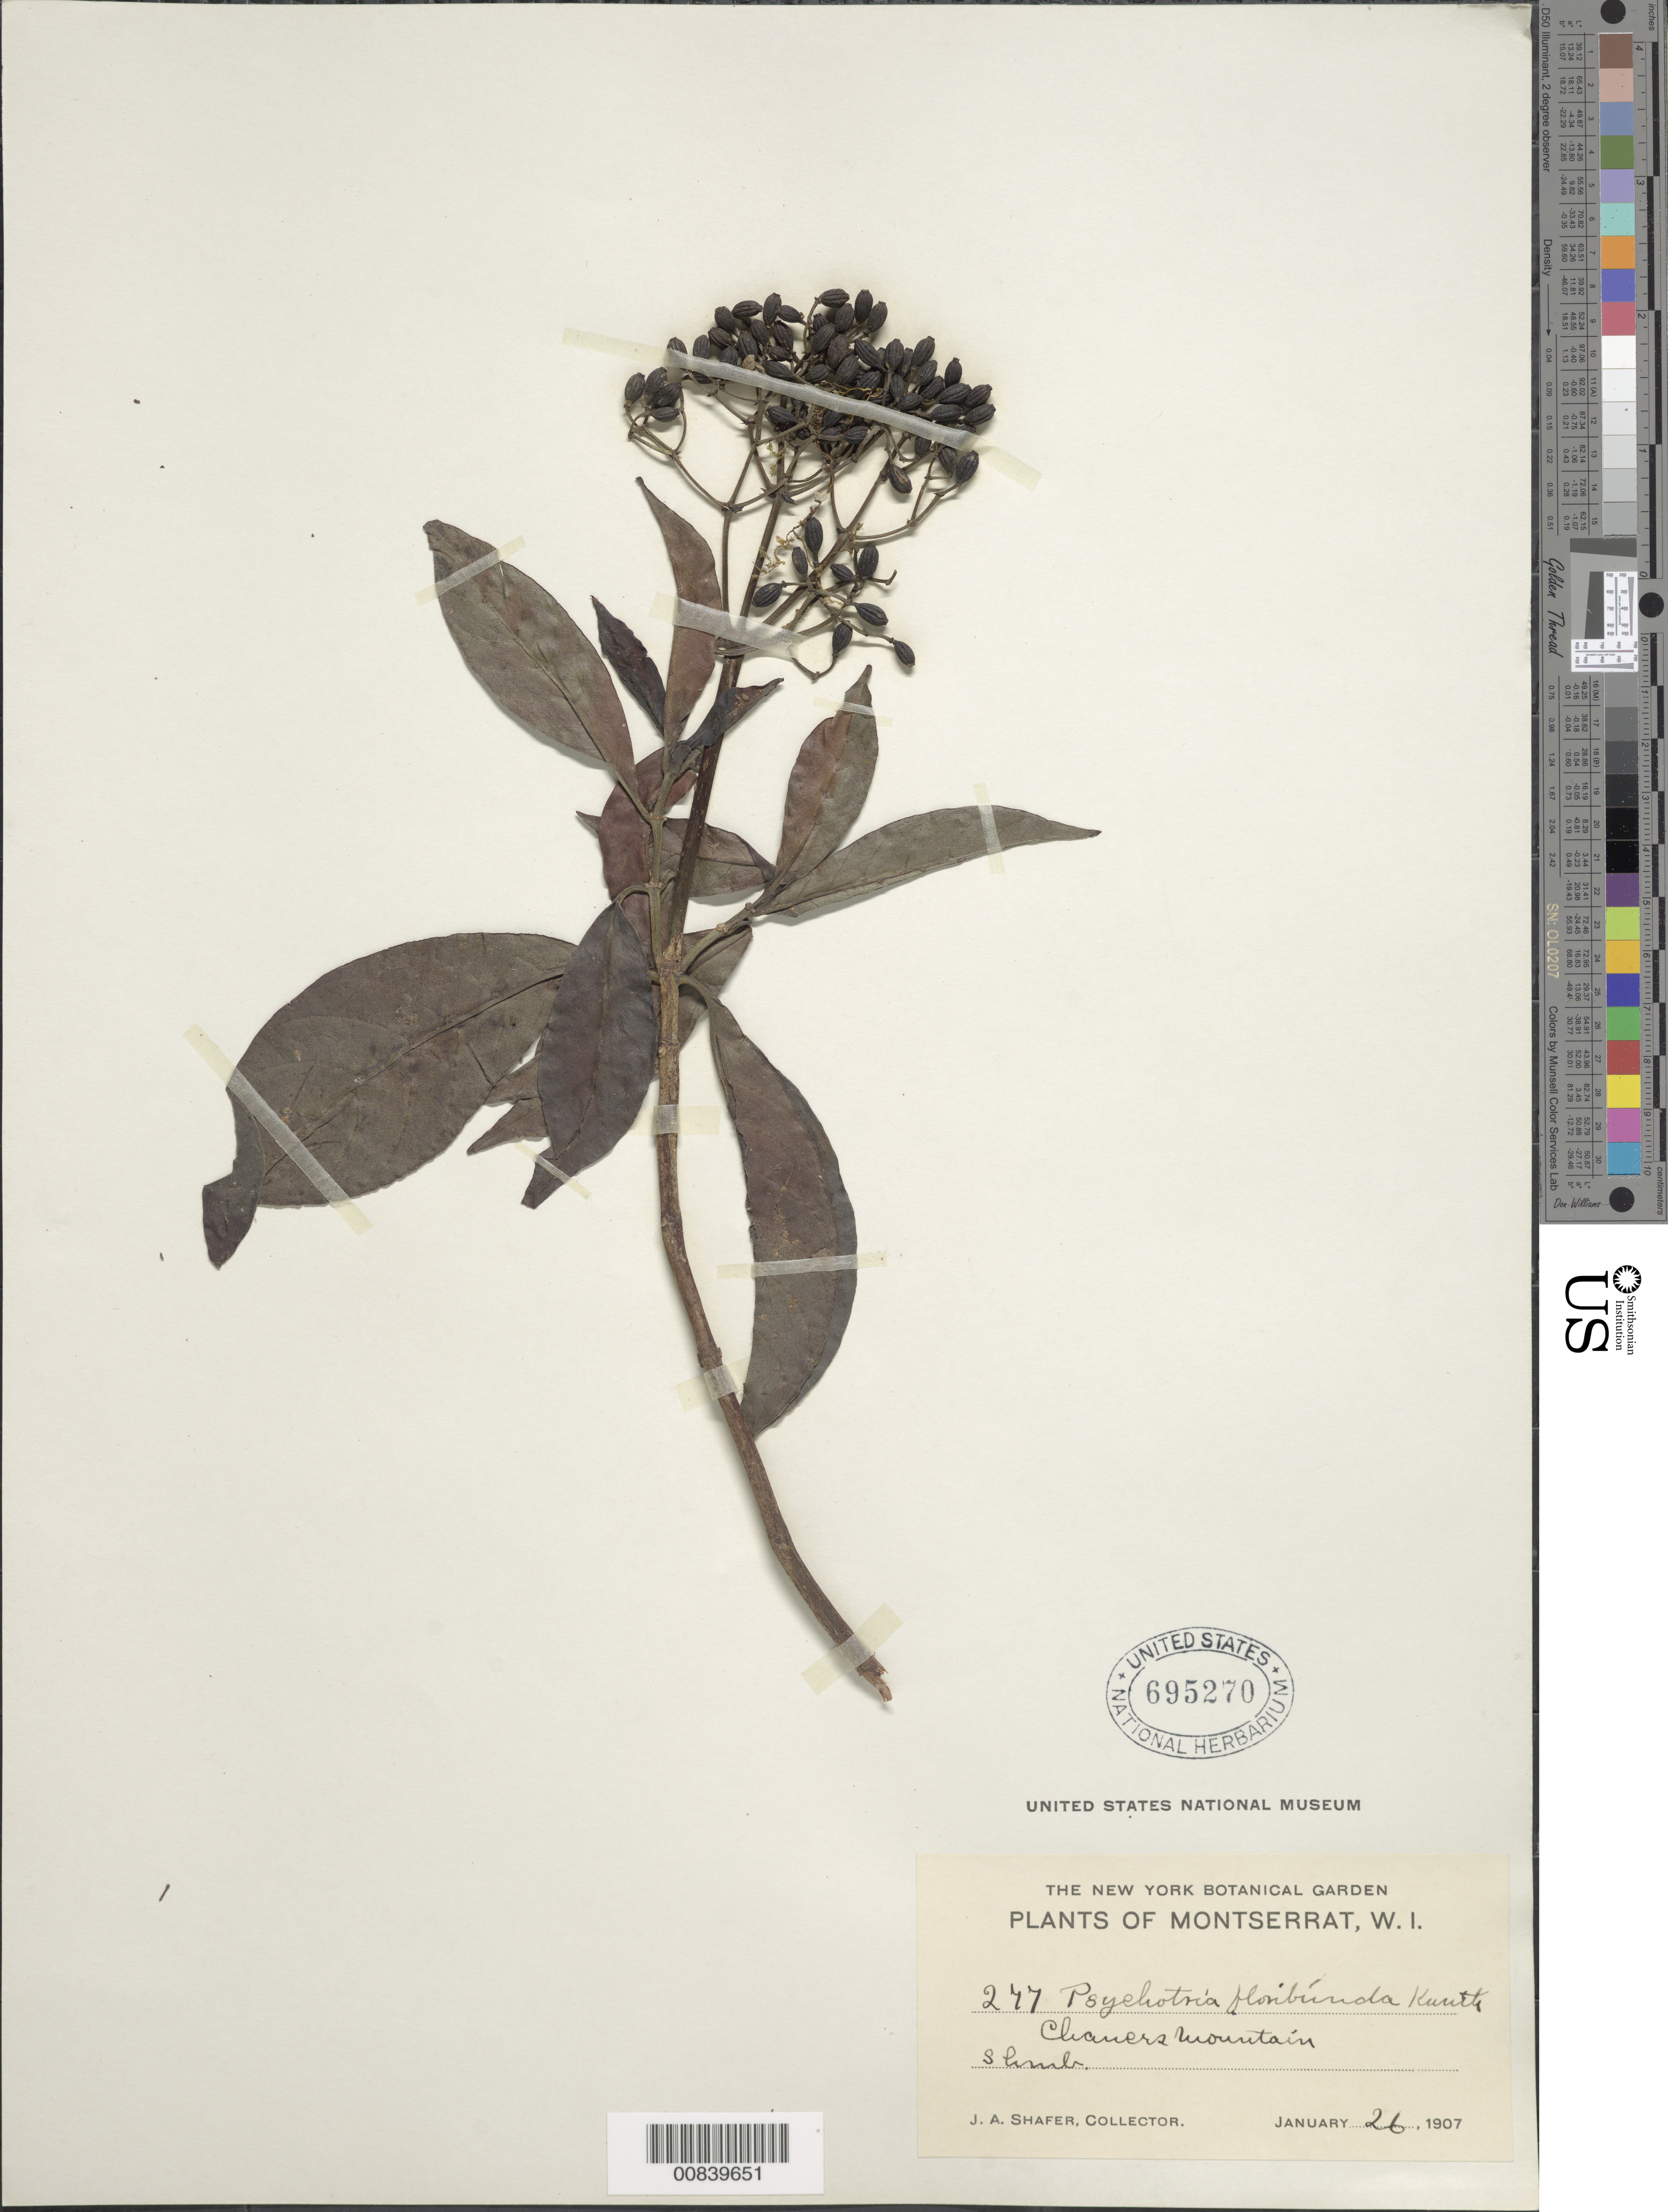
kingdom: Plantae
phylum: Tracheophyta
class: Magnoliopsida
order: Gentianales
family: Rubiaceae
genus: Psychotria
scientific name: Psychotria mapourioides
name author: DC.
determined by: Nicolson, Dan H.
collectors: J. A. Shafer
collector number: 277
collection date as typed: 26 Jan 1907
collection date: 1907-01-26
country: Montserrat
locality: Chauners Mountain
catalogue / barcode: US 695270